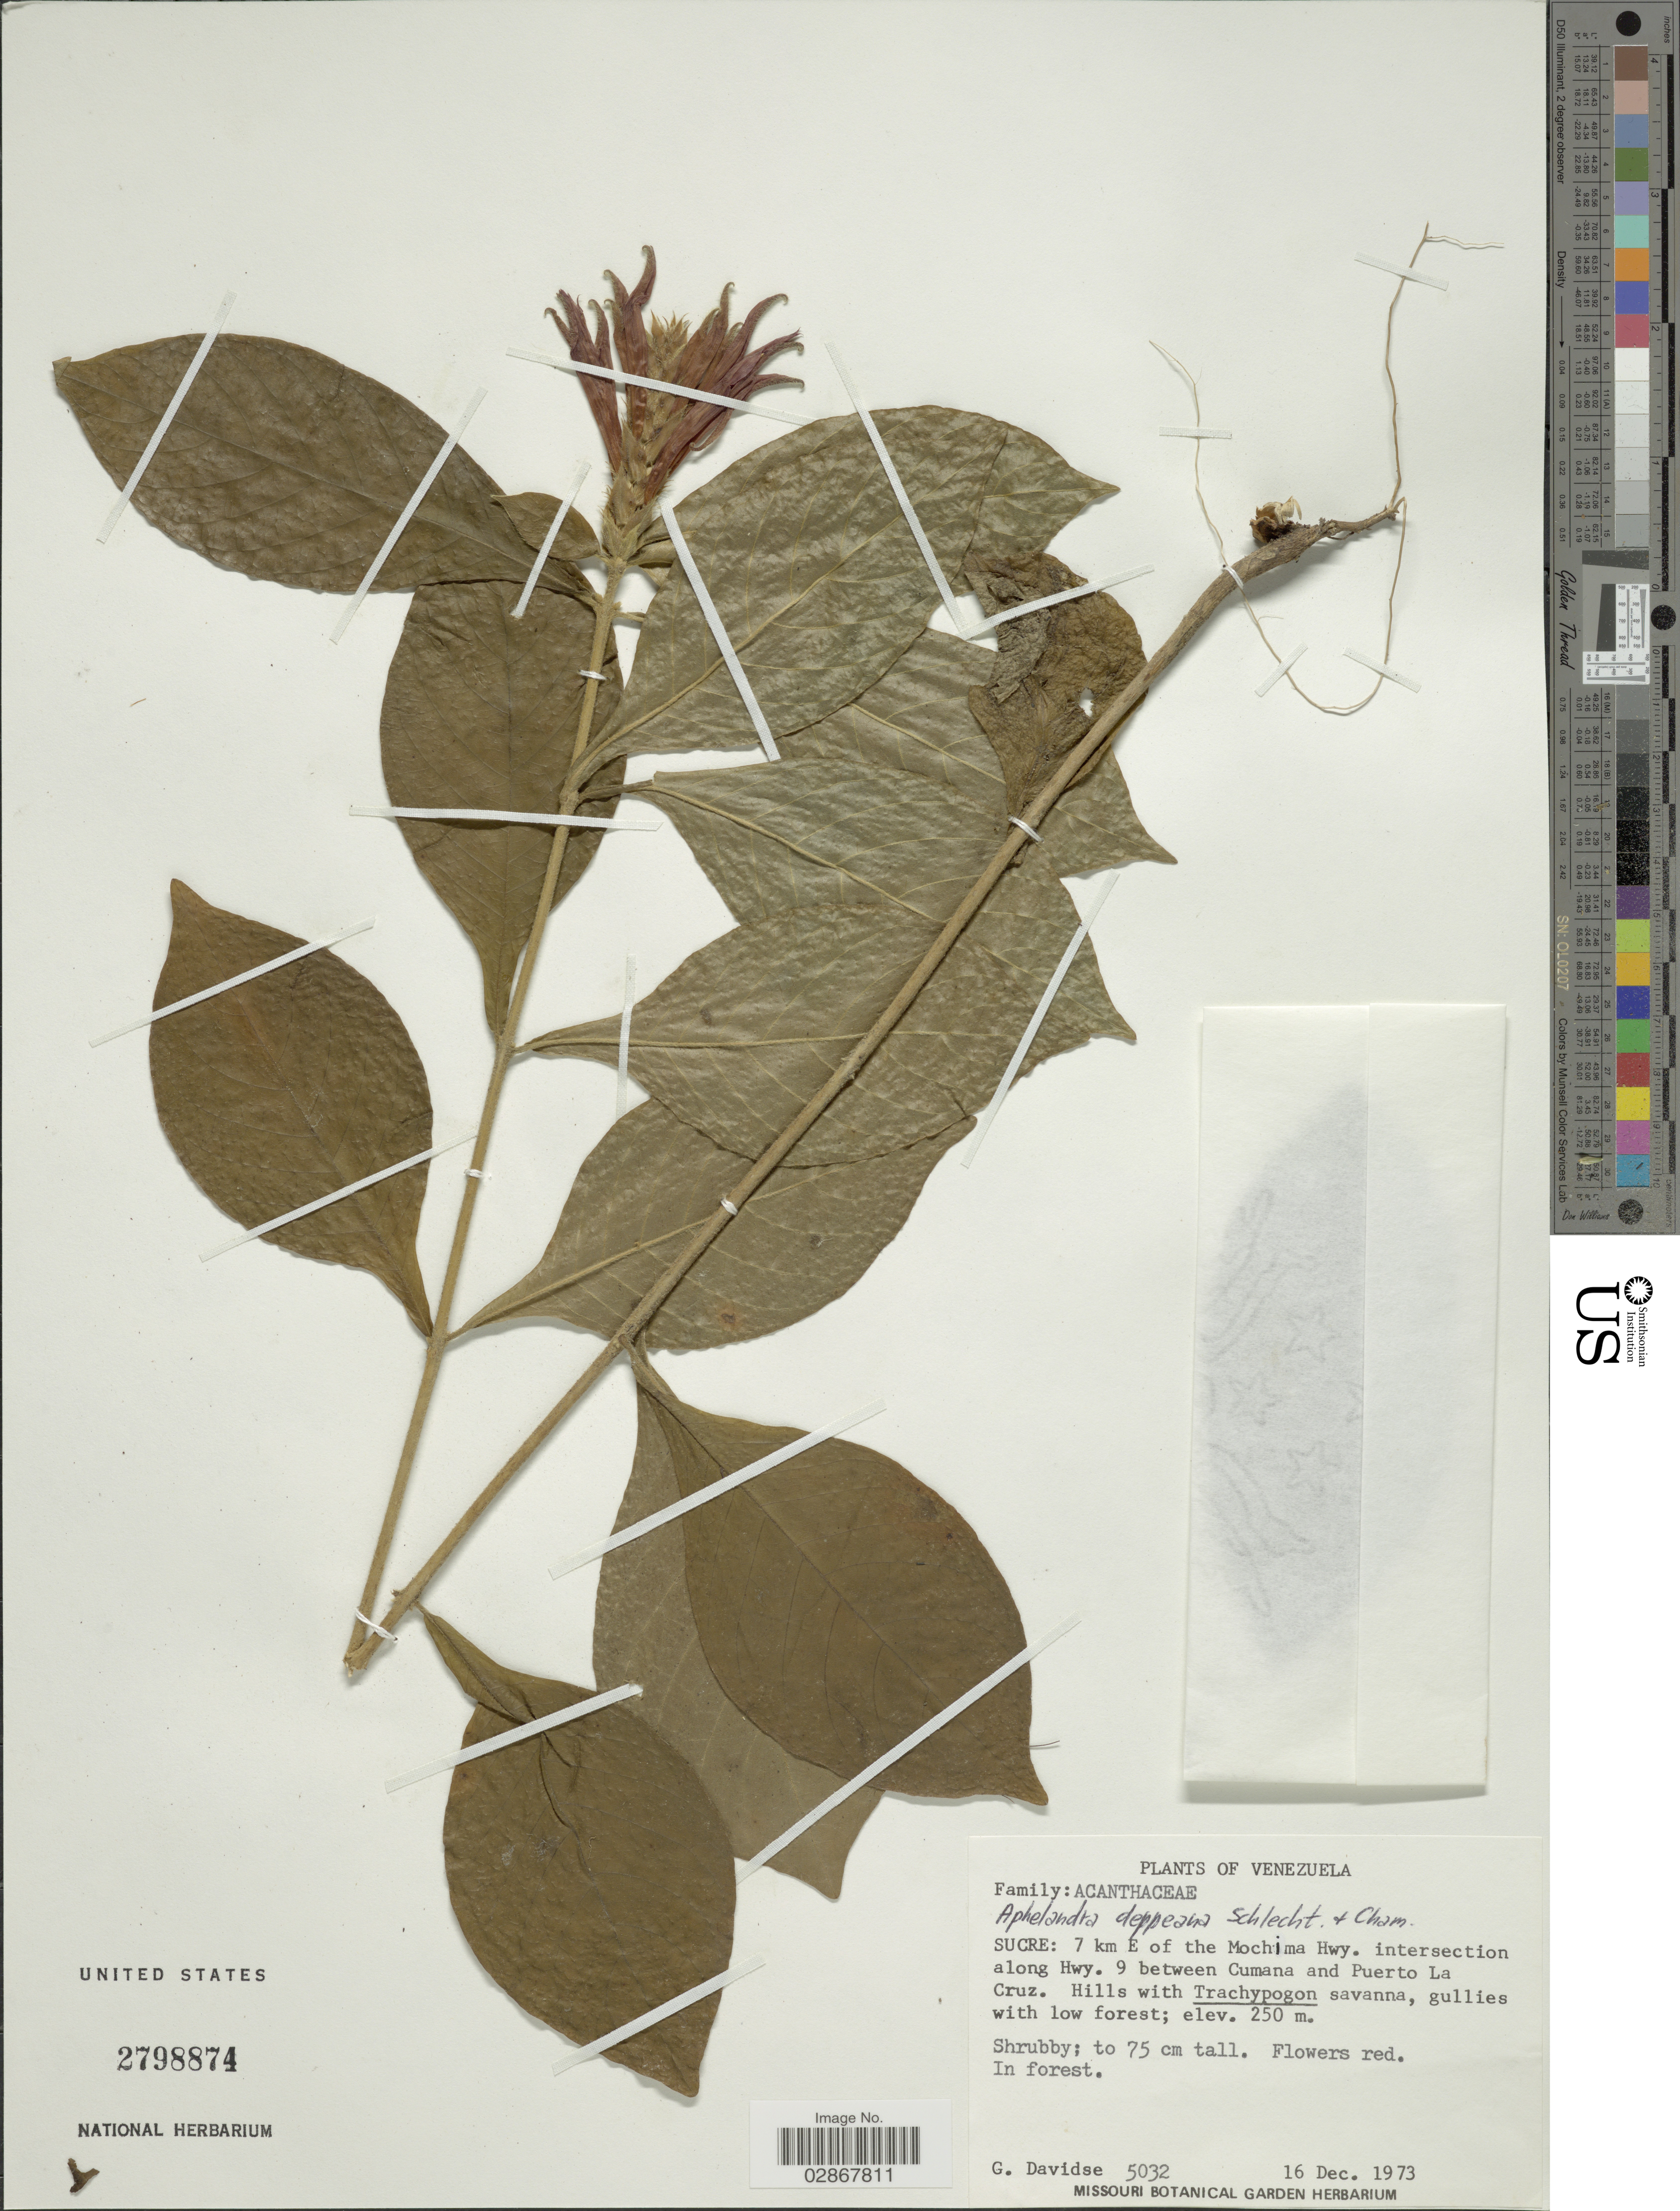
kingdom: Plantae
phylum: Tracheophyta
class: Magnoliopsida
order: Lamiales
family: Acanthaceae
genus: Aphelandra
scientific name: Aphelandra scabra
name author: (Vahl) Sm.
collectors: G. Davidse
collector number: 5032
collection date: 1973-12-16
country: Venezuela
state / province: Sucre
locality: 7 km E of the Mochima Hwy. intersection along Hwy. 9 between Cumana and Puerto La Cruz.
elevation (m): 250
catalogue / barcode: US 2798874